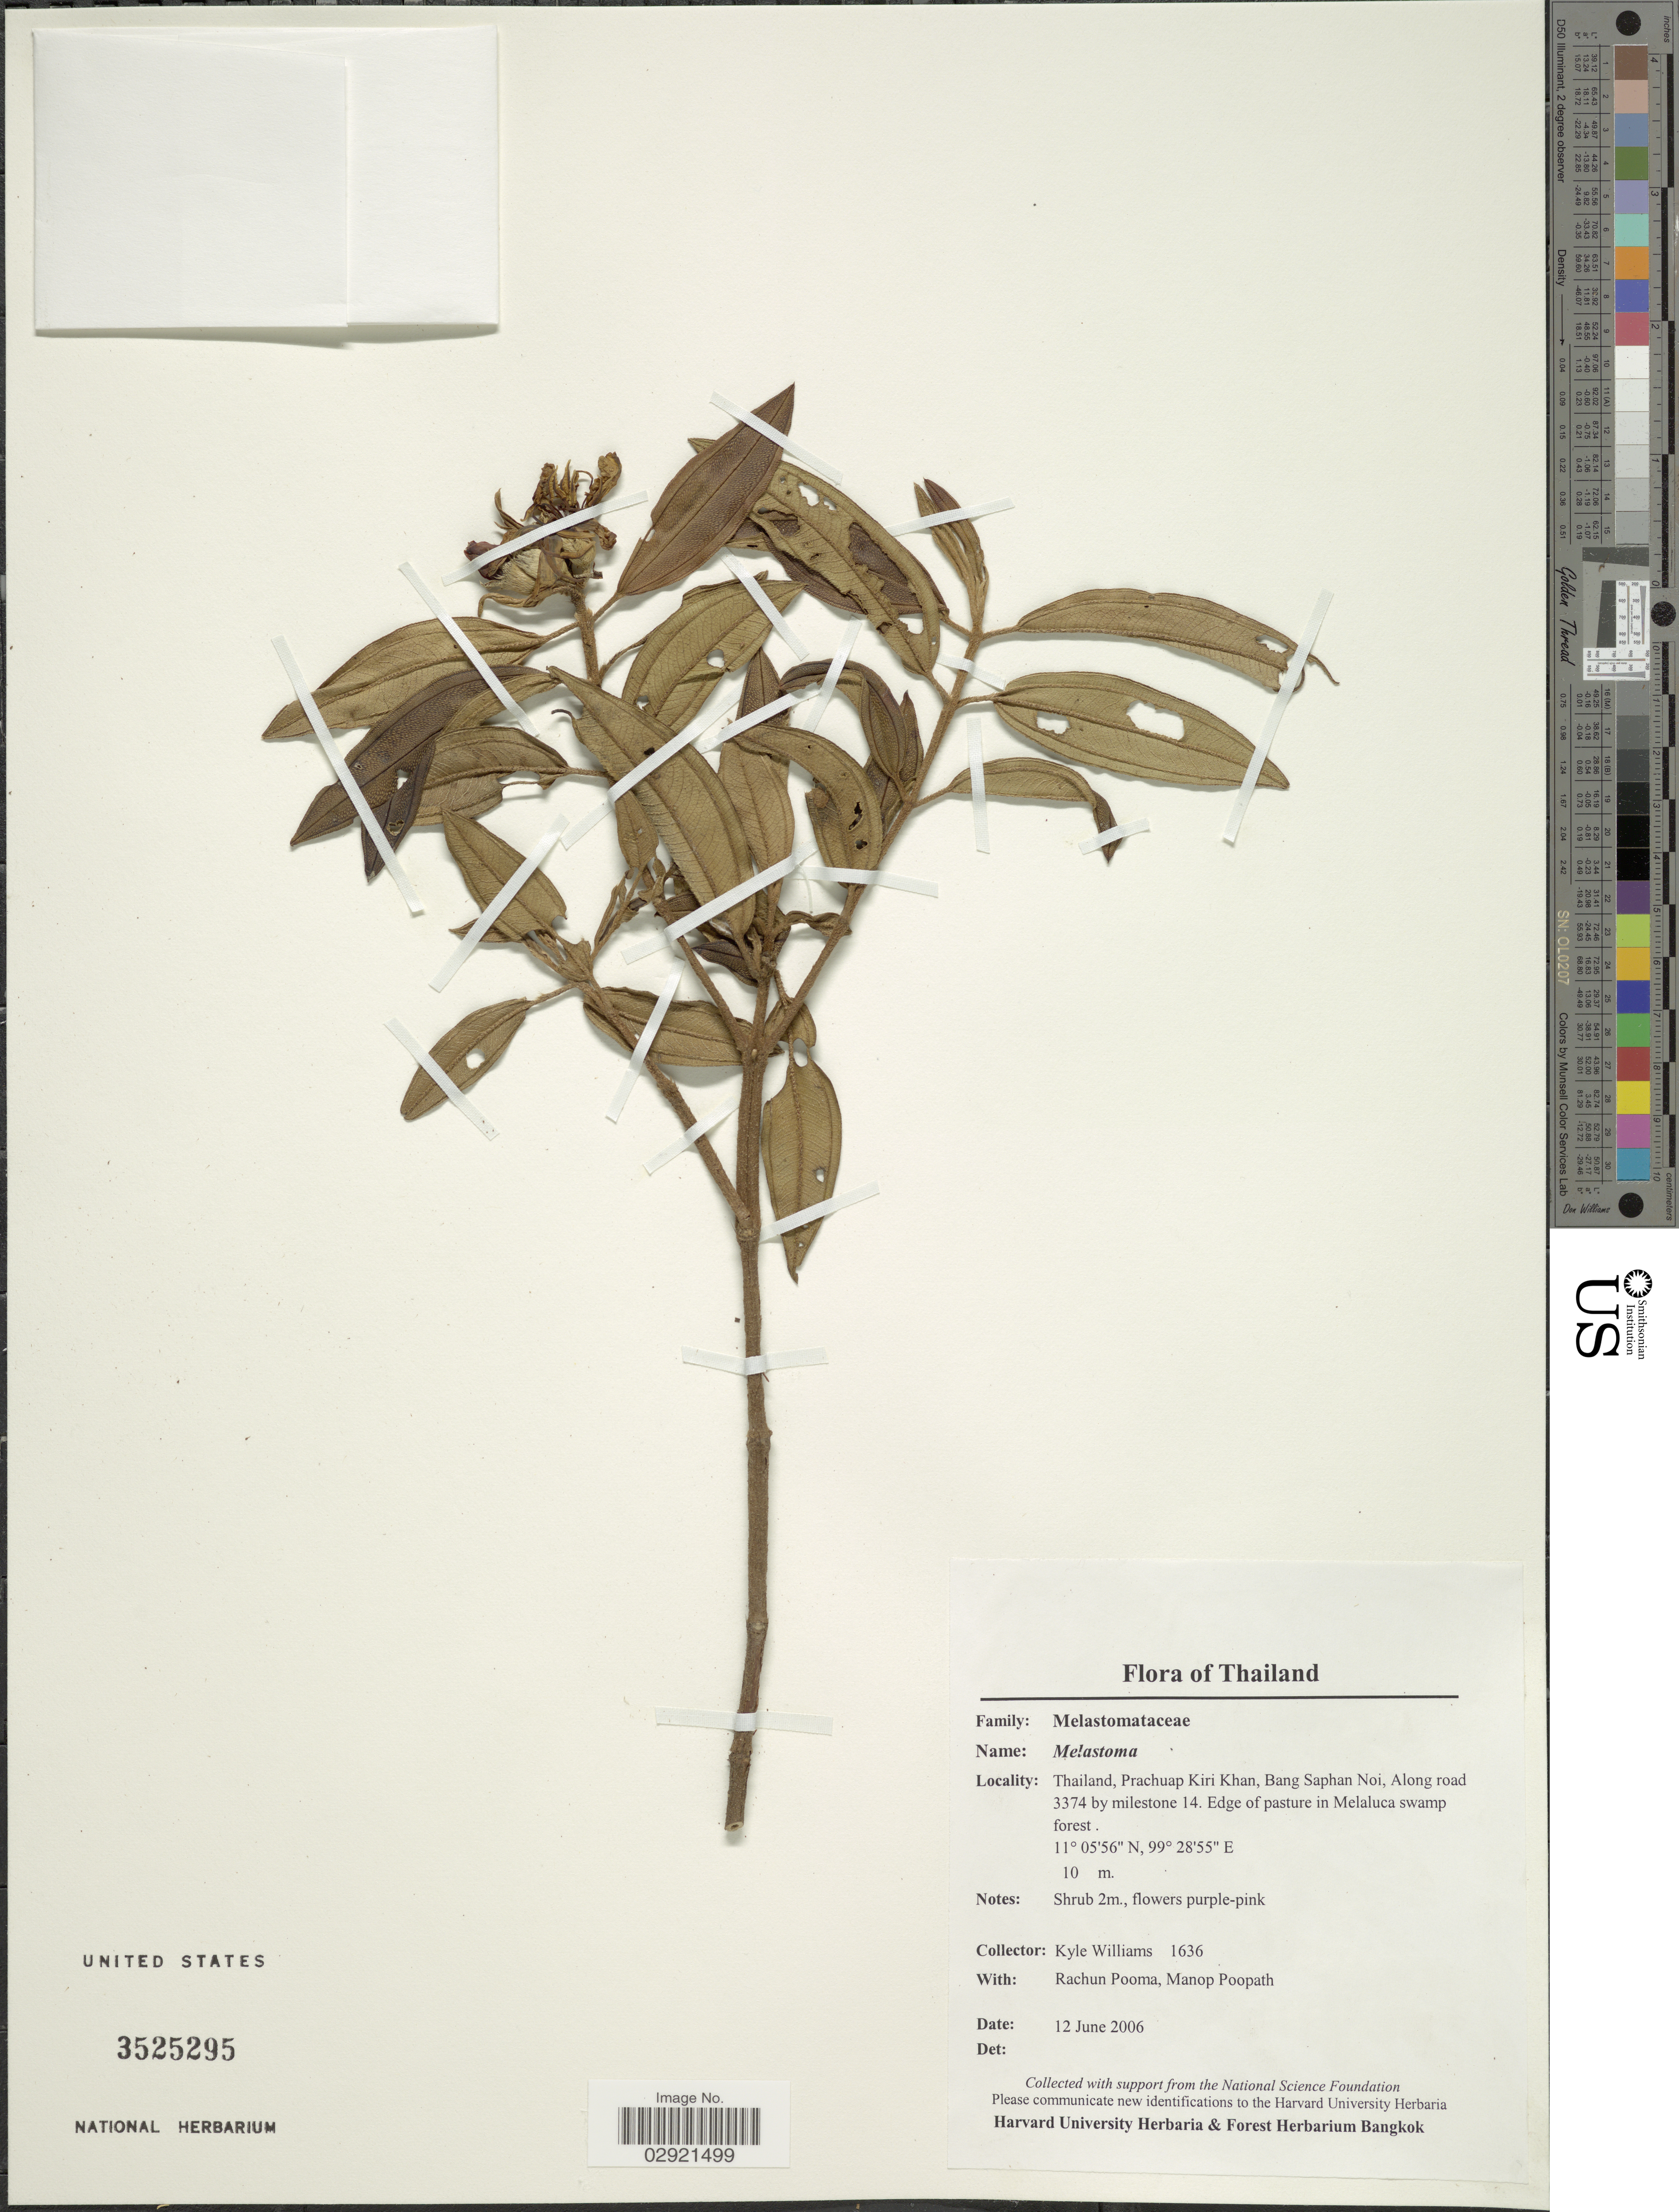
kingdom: Plantae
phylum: Tracheophyta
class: Magnoliopsida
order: Myrtales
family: Melastomataceae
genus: Melastoma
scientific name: Melastoma sp.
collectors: K. J. Williams, R. Pooma & M. Poopath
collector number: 1636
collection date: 2006-06-12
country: Thailand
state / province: Prachuap Khiri Khan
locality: Prachuap Kiri Khan, Bang Saphan Noi. Along road 3374 by milestone 14.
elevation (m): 10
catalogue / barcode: US 3525295